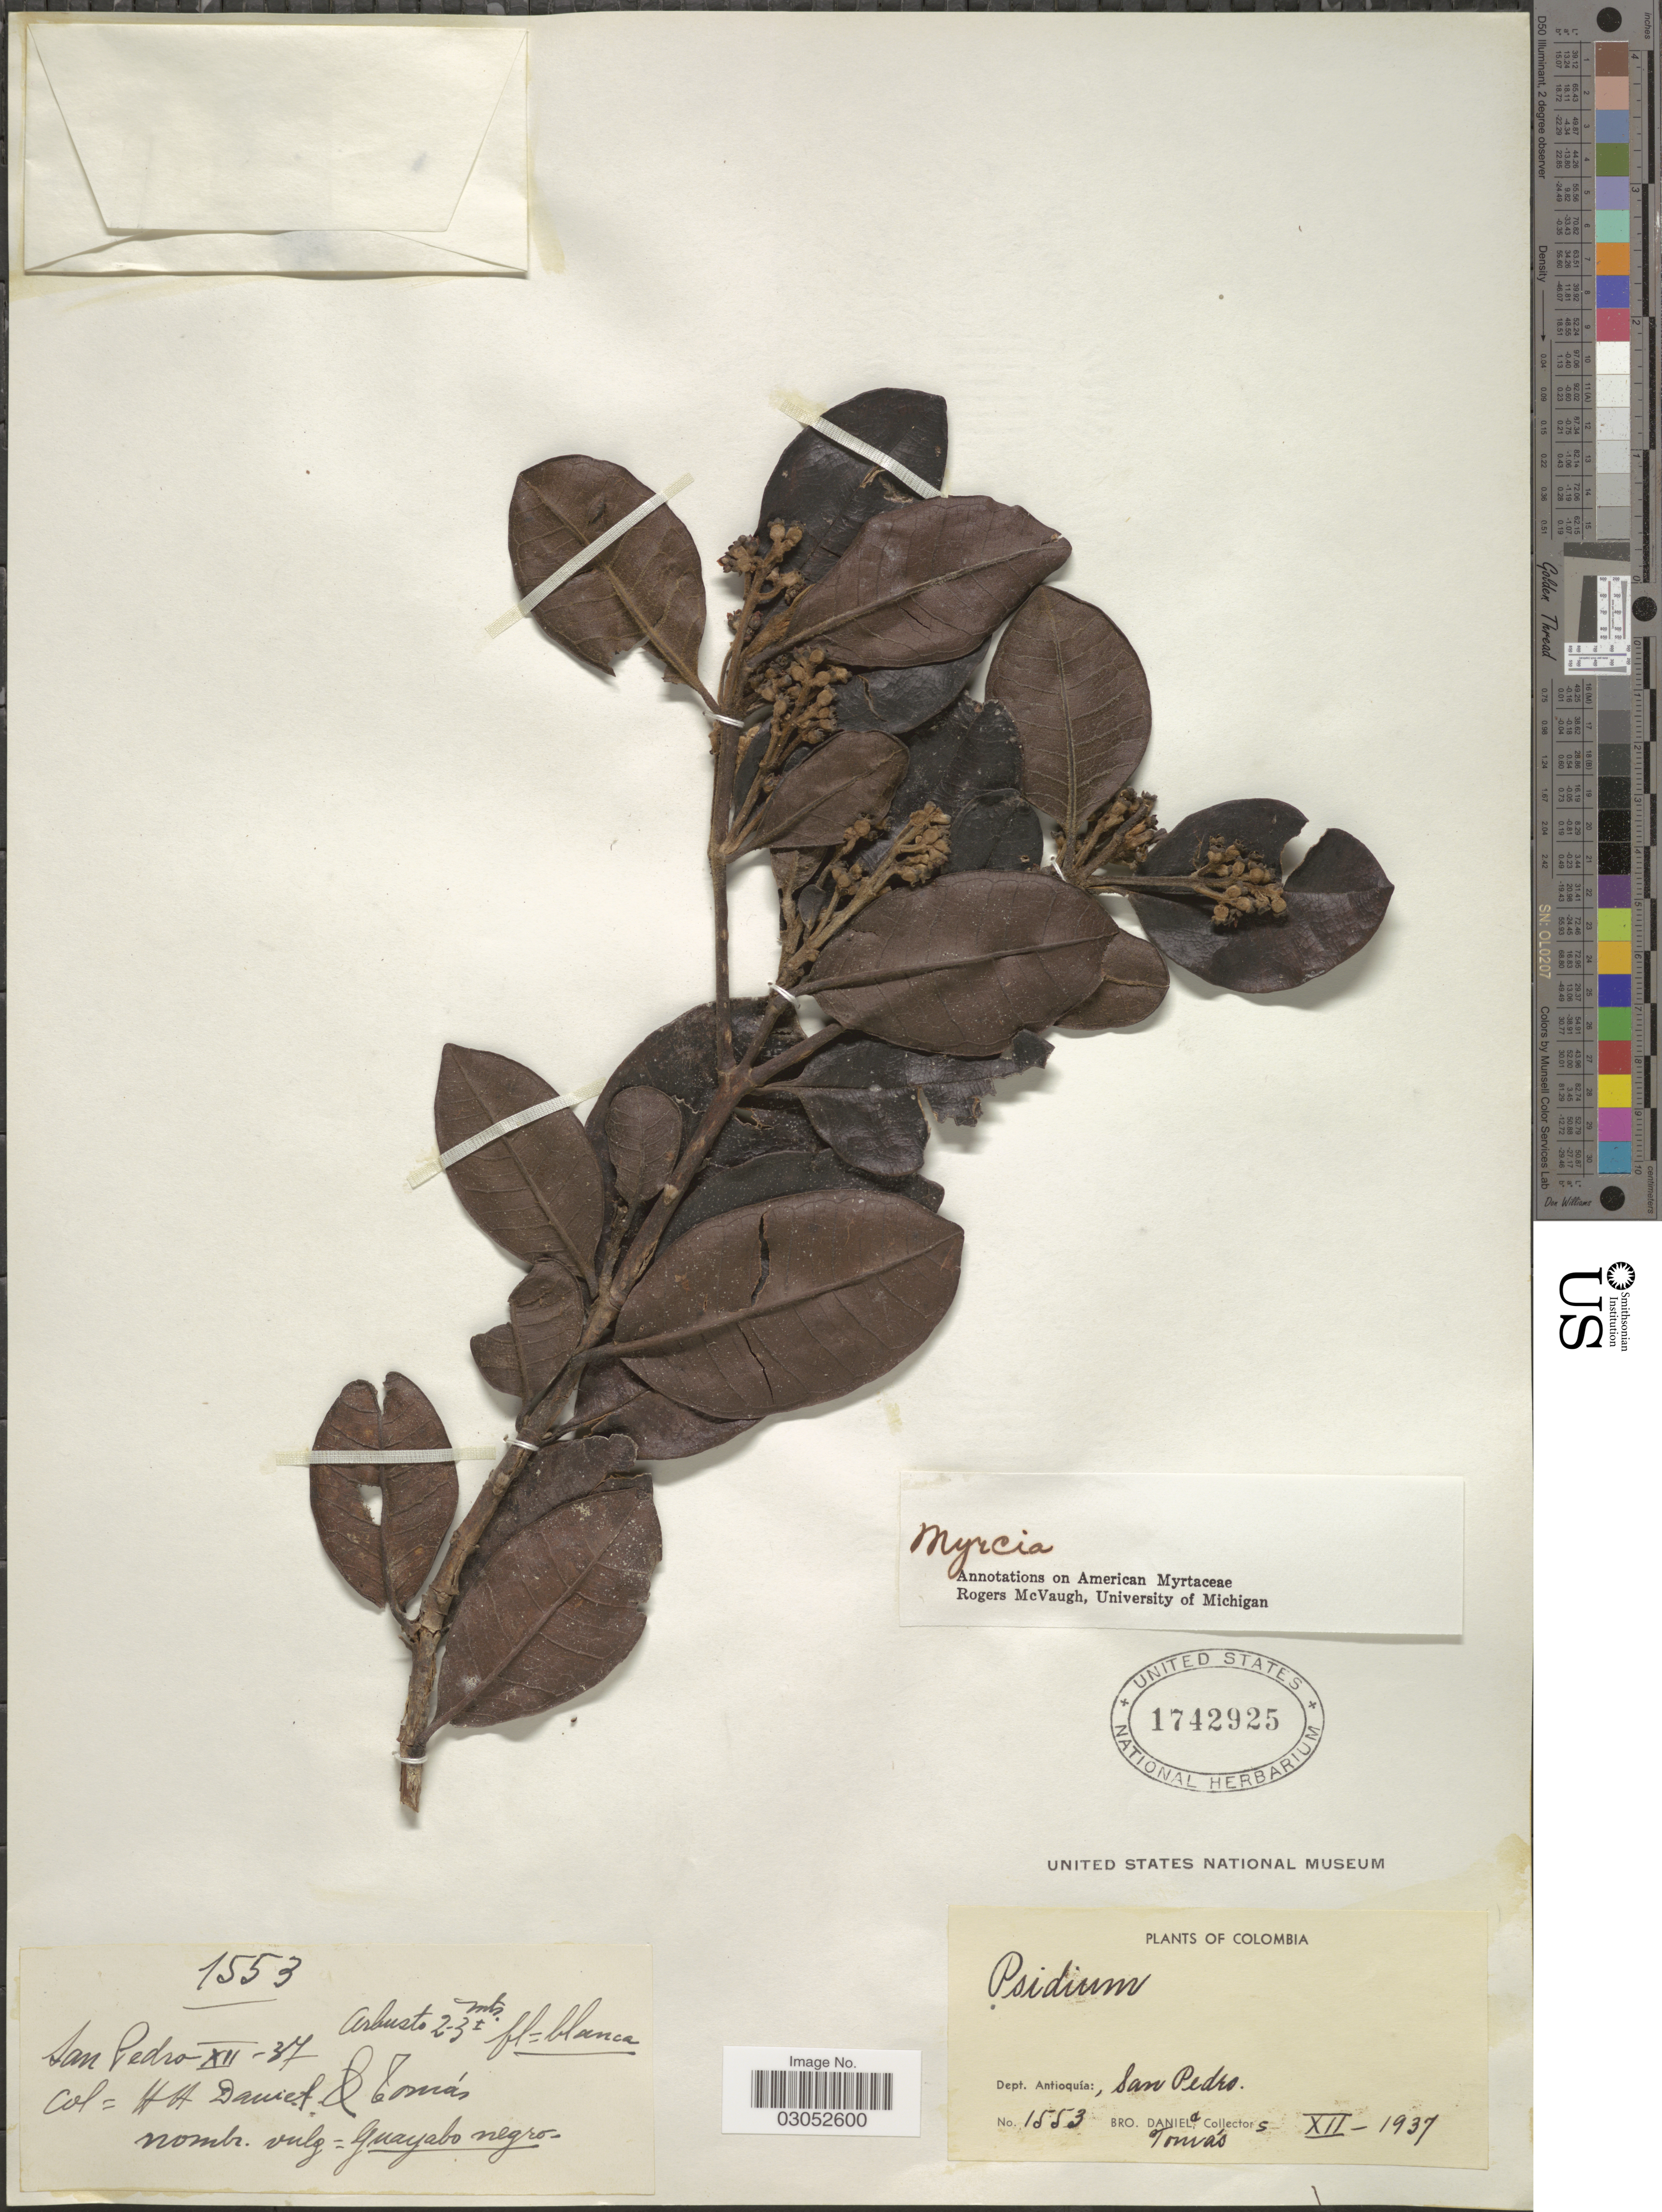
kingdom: Plantae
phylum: Tracheophyta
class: Magnoliopsida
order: Myrtales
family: Myrtaceae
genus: Myrcia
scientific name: Myrcia sp.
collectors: Bro. Daniel & -. Tomas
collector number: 1553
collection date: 1937-12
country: Colombia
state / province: Antioquia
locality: Dept. Antioquia: San Pedro.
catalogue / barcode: US 1742925